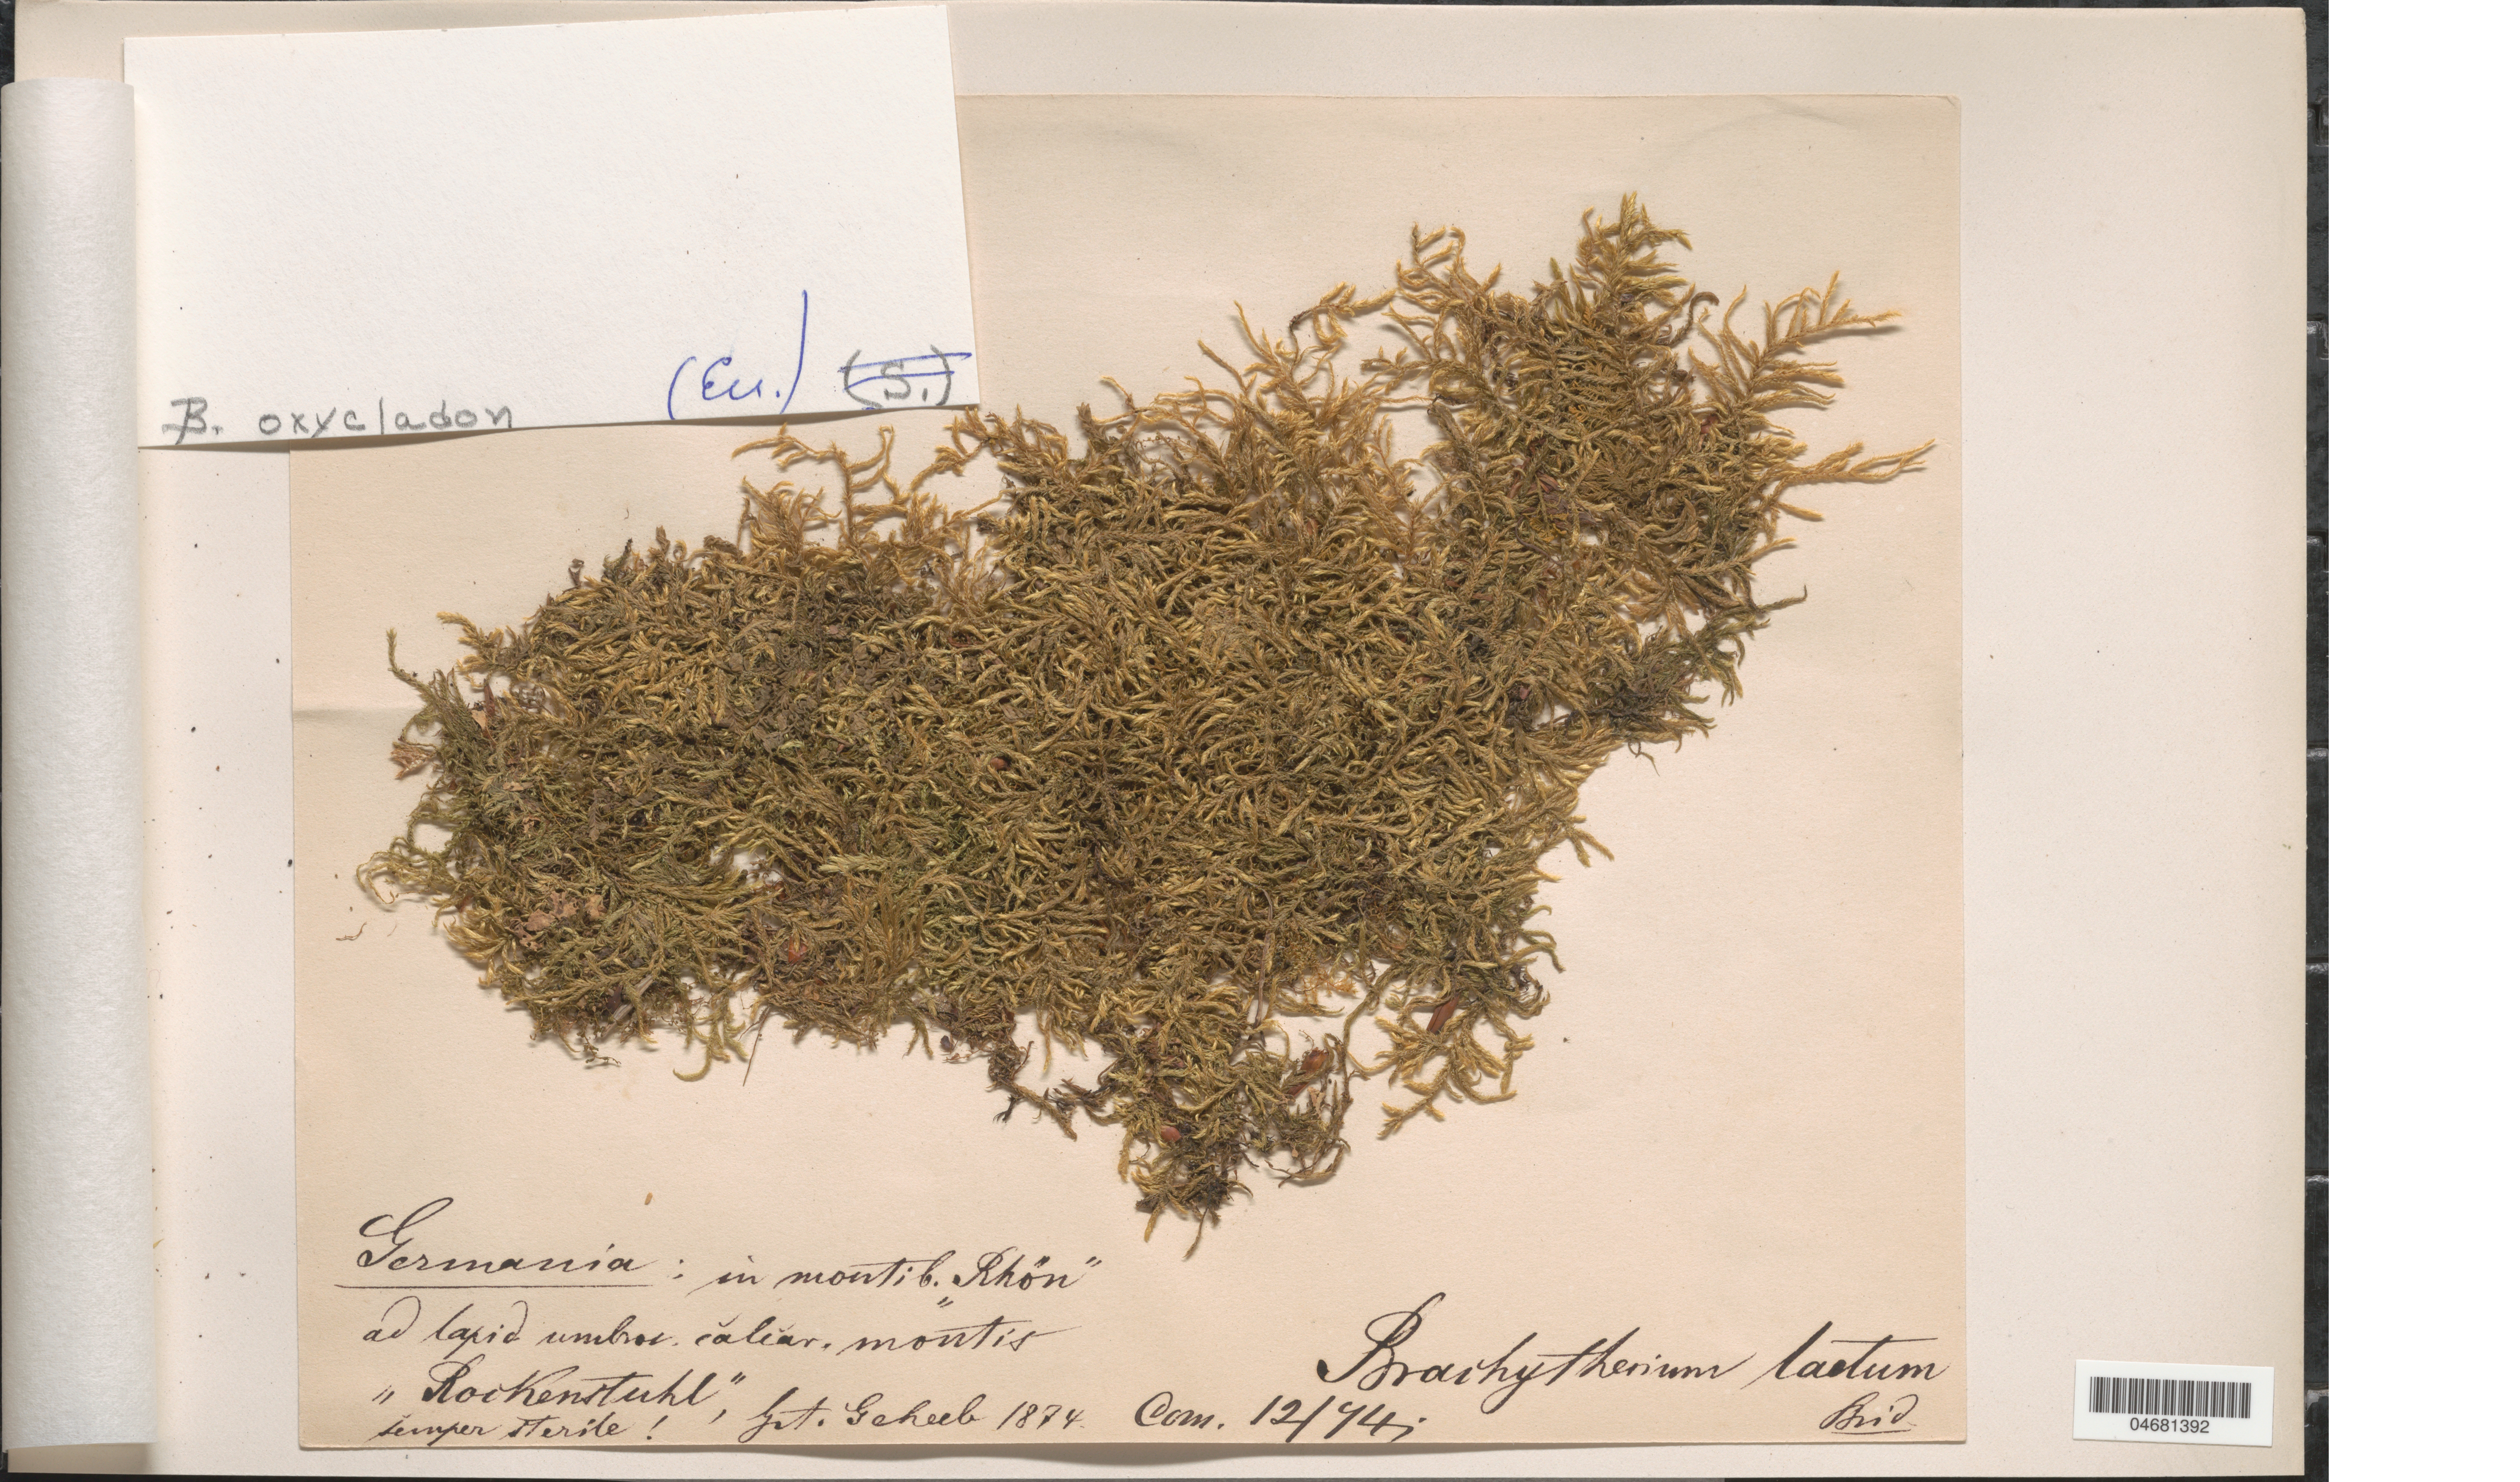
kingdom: Plantae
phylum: Bryophyta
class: Bryopsida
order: Hypnales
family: Brachytheciaceae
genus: Brachythecium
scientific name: Brachythecium laetum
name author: (Brid.) Schimp.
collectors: A. Geheeb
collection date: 1874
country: Germany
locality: Germania: in montib. „Rhön“ ad lapid umbros. calcar. montis „Rockenstuhl“.